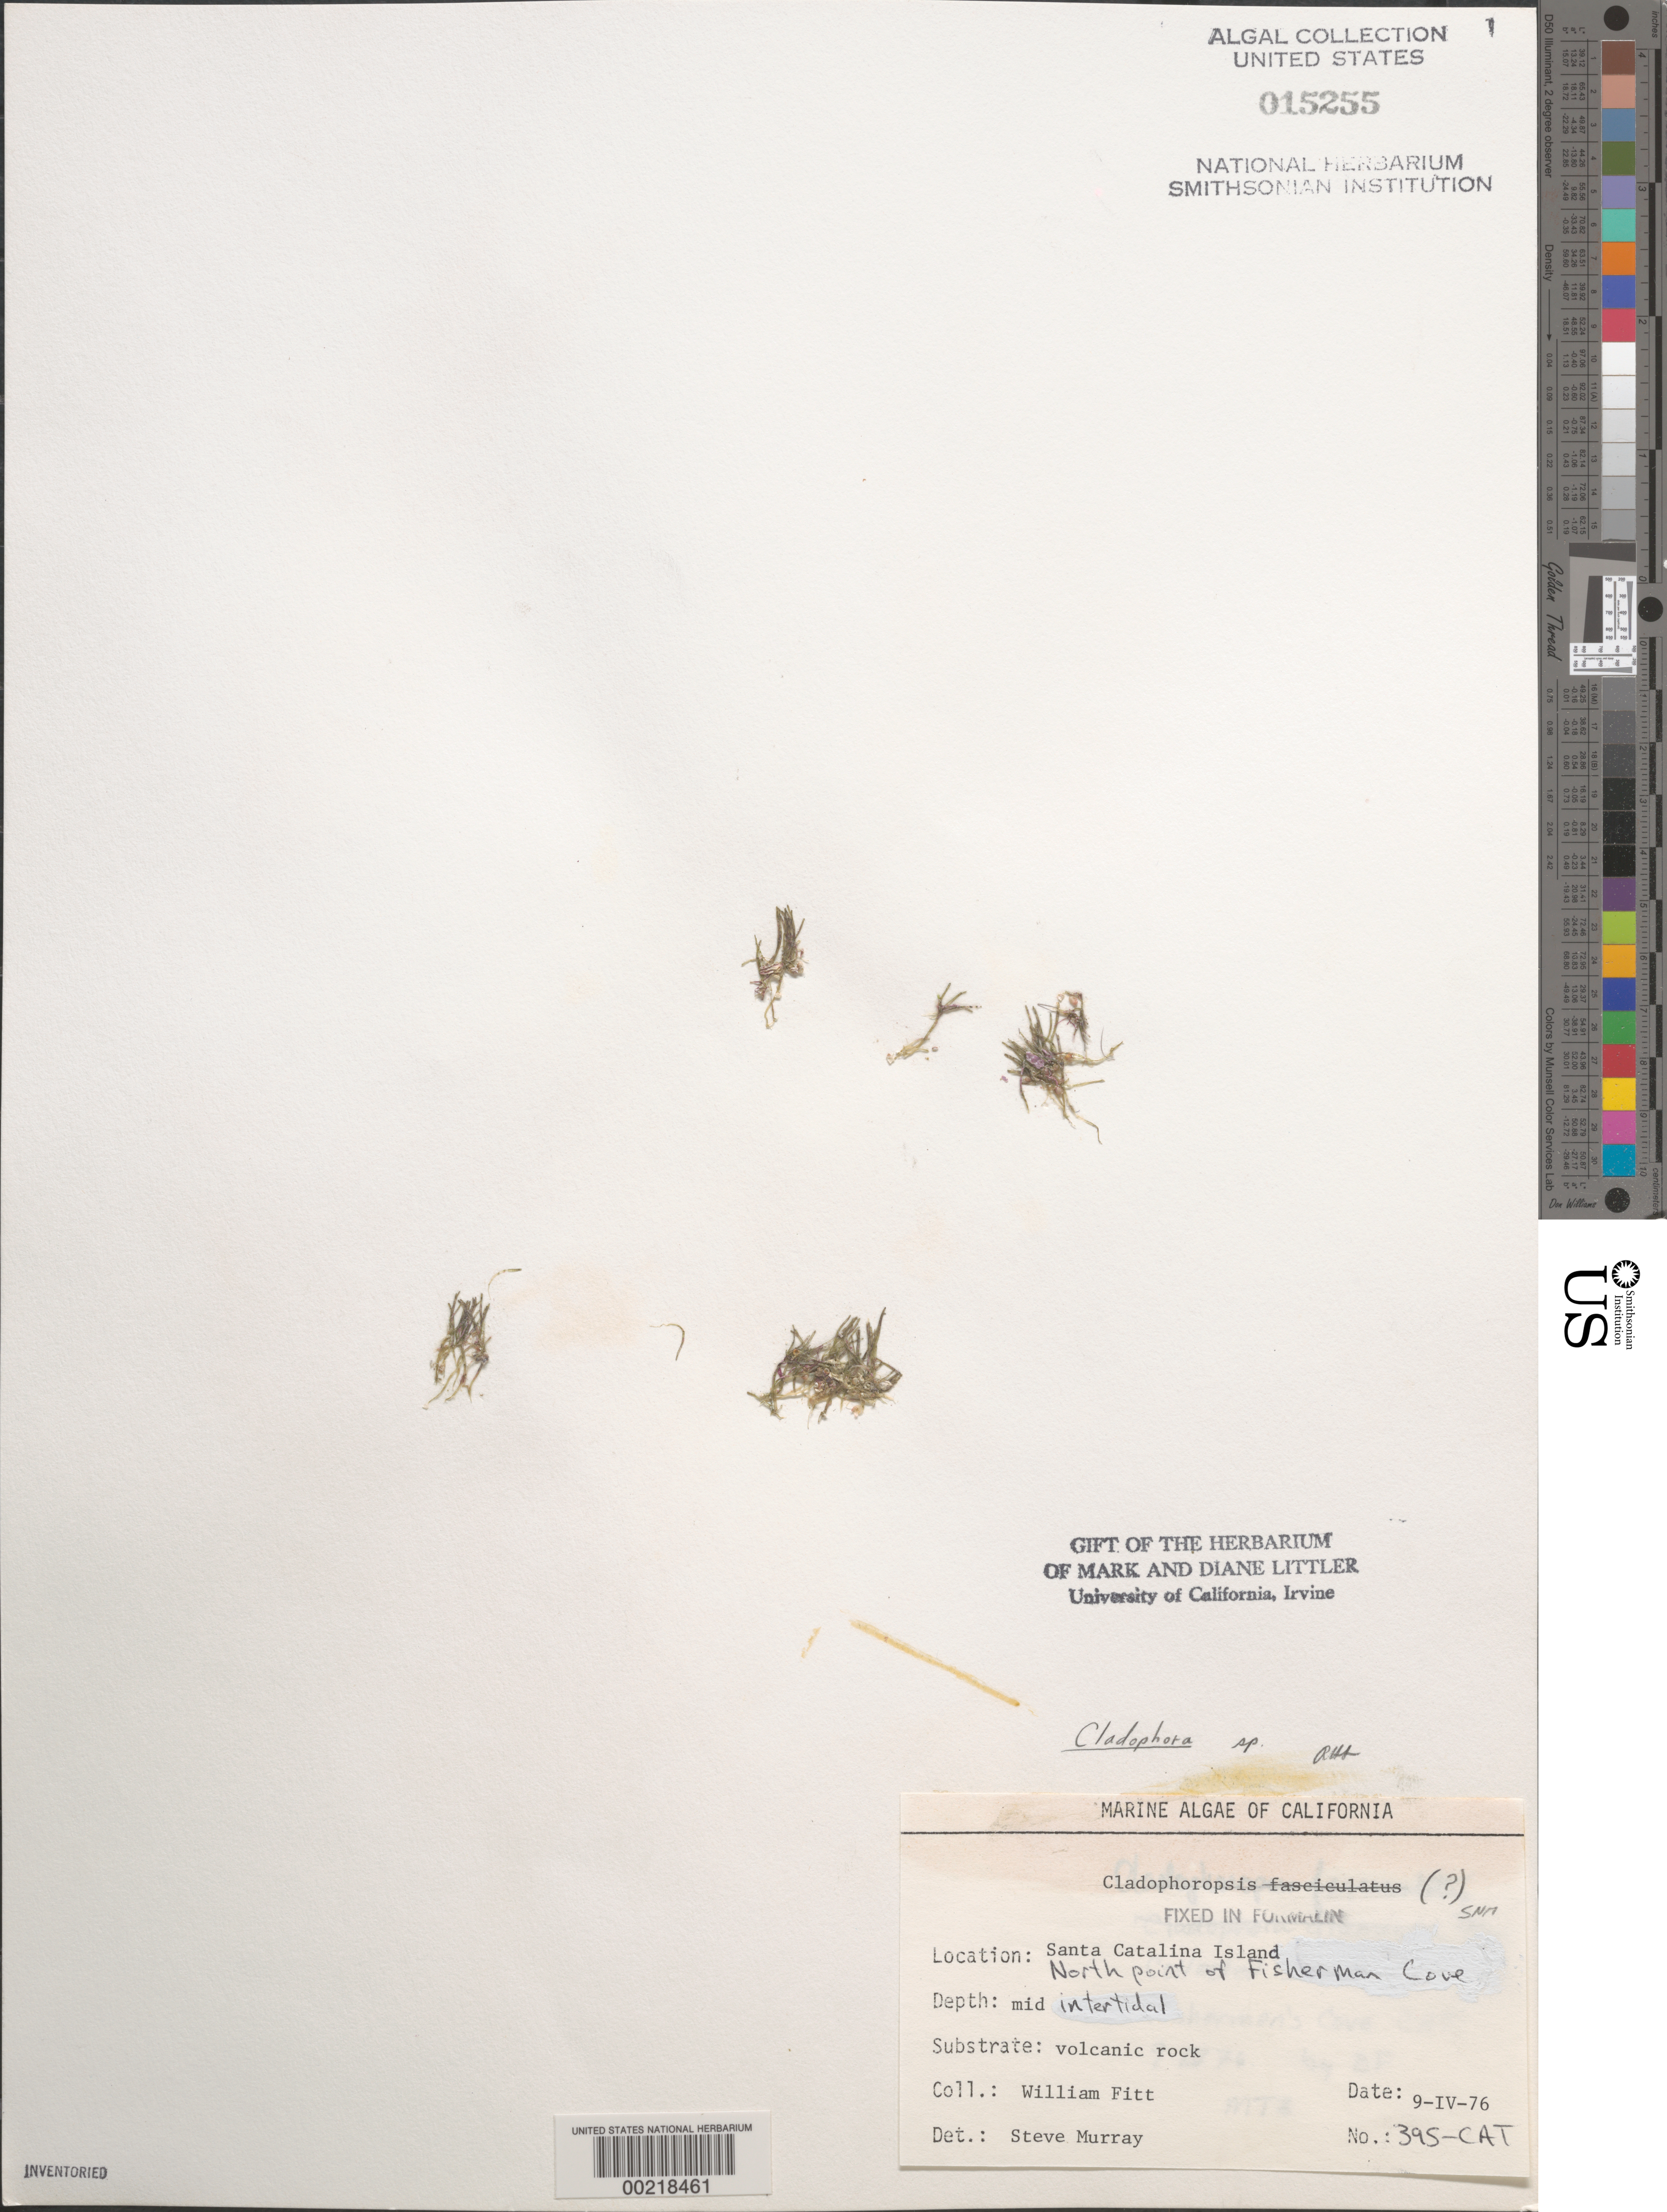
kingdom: Plantae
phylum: Chlorophyta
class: Ulvophyceae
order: Cladophorales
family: Cladophoraceae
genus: Cladophora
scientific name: Cladophora sp.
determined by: Murray, S. N.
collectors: W. Fitt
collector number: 395-cat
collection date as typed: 09 Apr 1976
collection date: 1976-04-09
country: United States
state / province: California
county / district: Los Angeles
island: Santa Catalina Island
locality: Fisherman Cove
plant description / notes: BLM-SOCALBIGHT Rocky Intertidal Survey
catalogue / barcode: US 15255